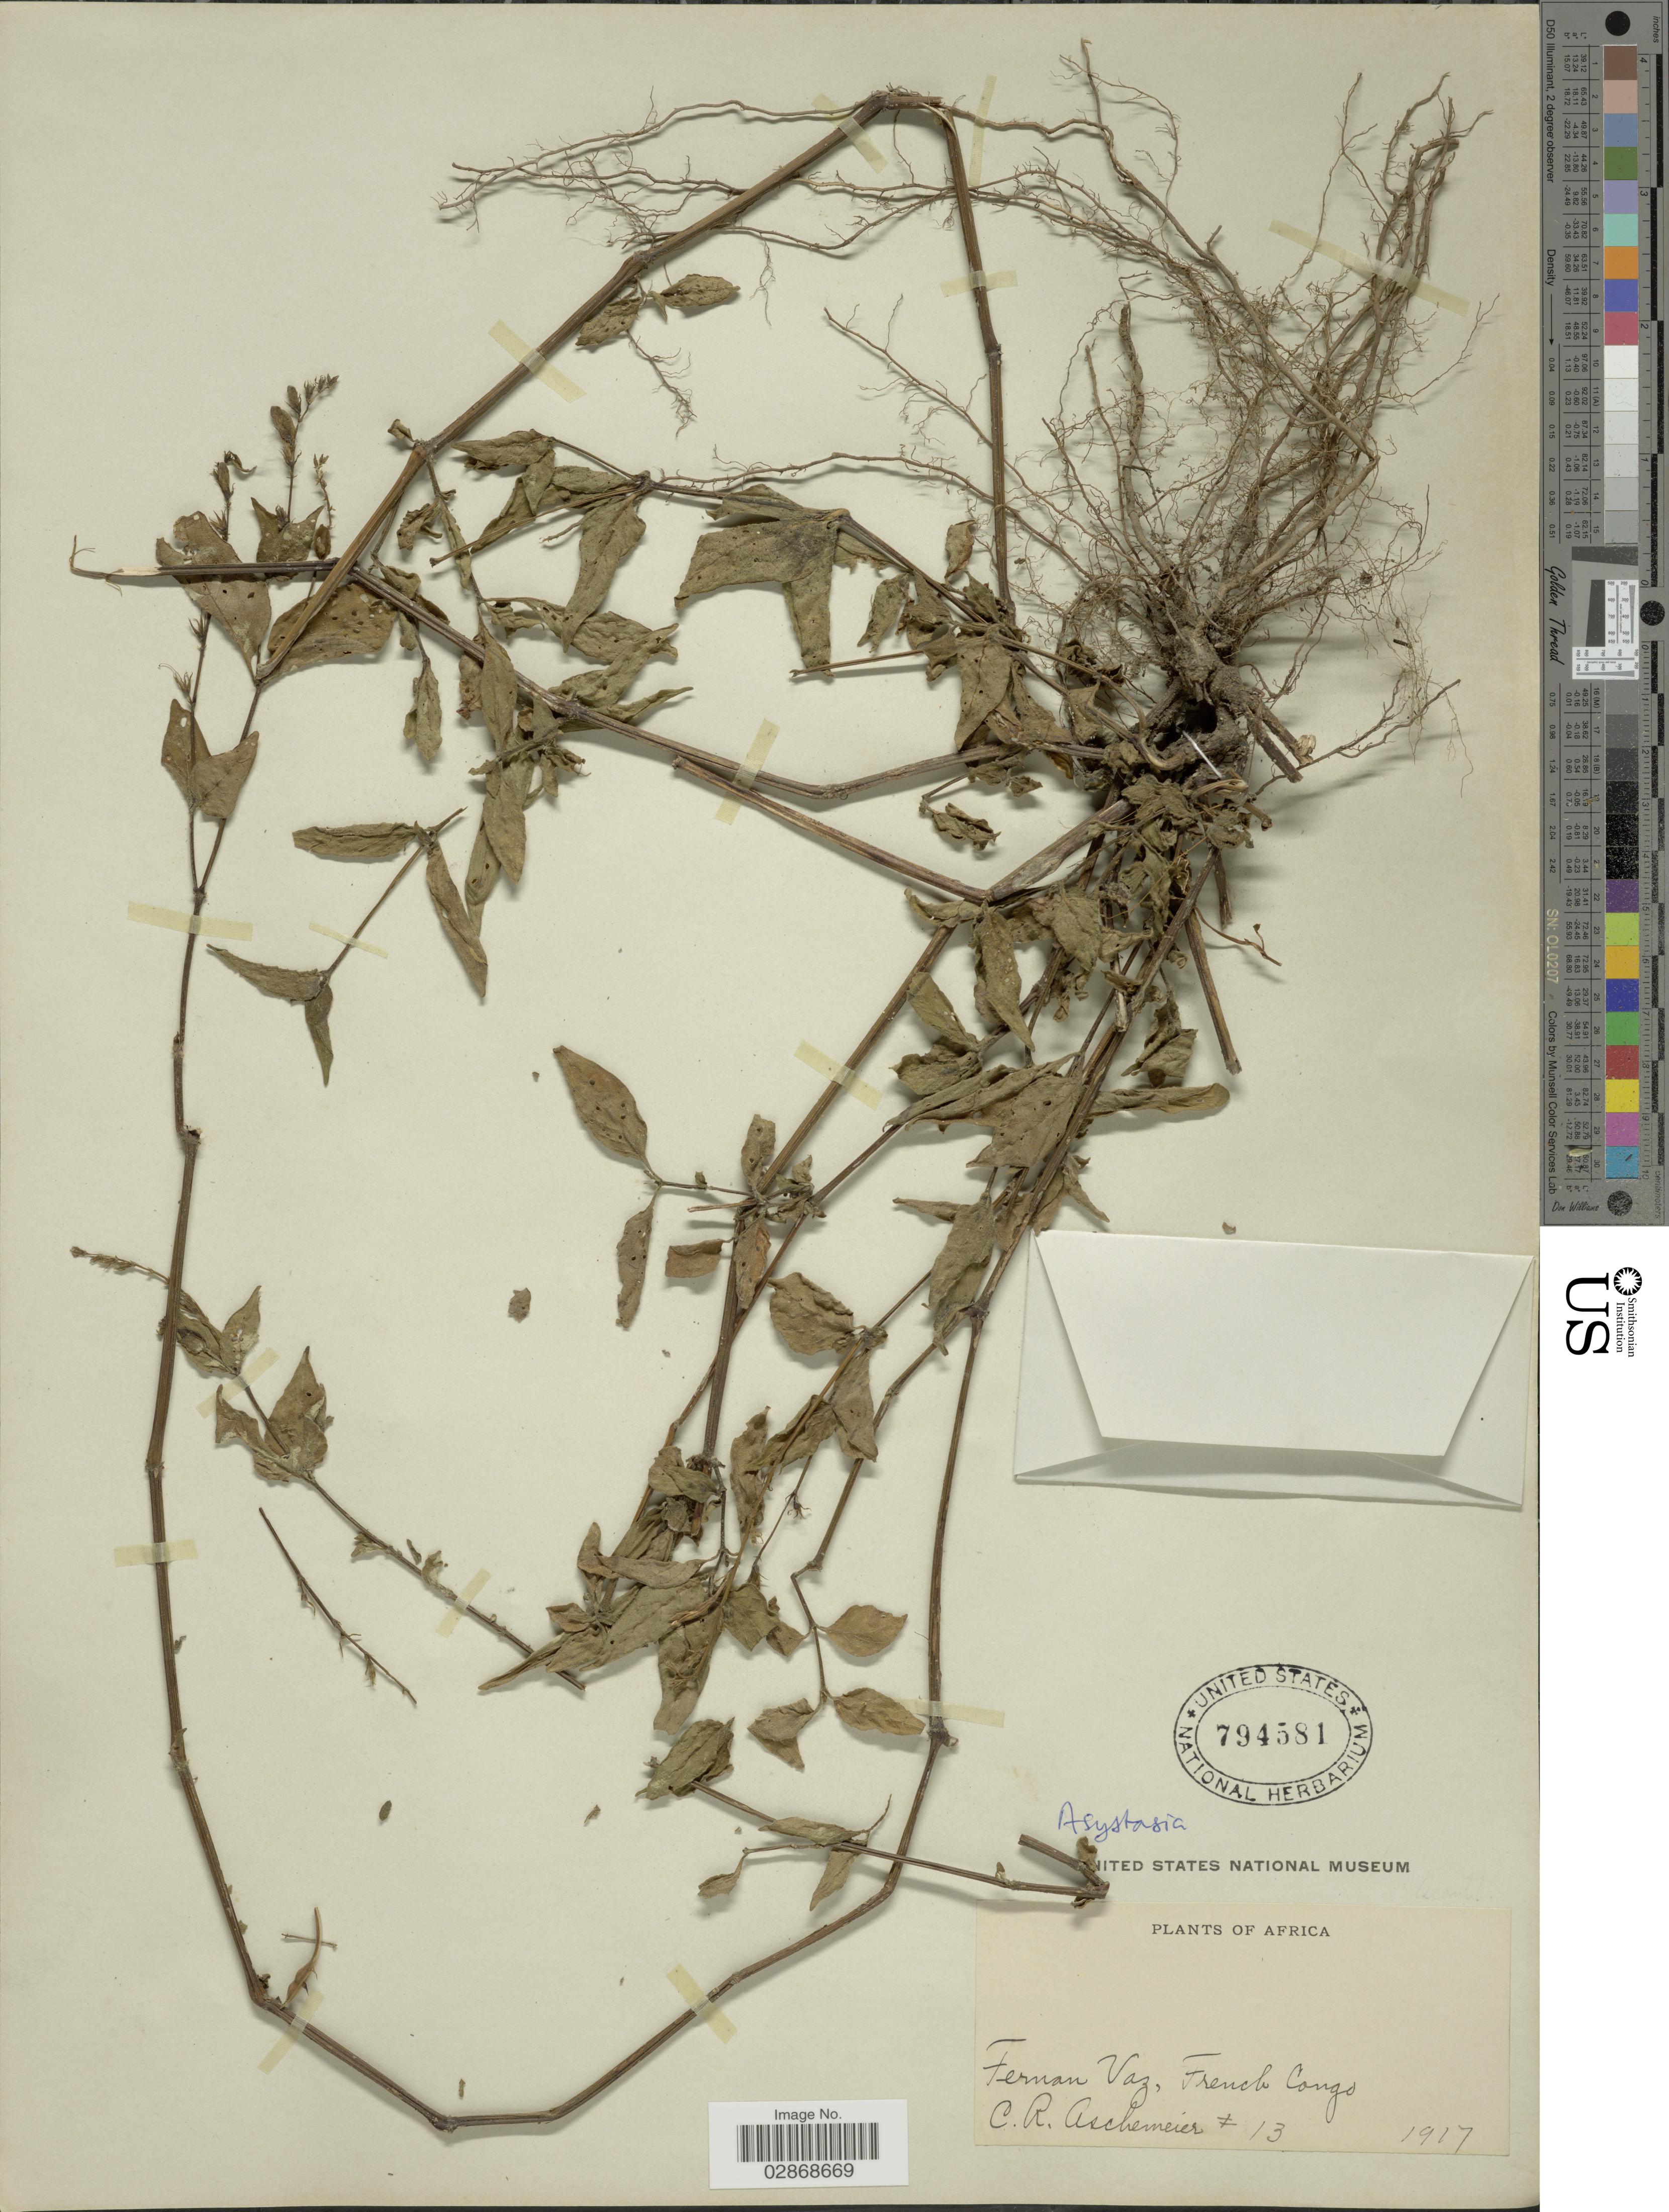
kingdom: Plantae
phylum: Tracheophyta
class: Magnoliopsida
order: Lamiales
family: Acanthaceae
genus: Asystasia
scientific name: Asystasia sp.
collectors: C. Aschemeier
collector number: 13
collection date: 1917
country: Congo, Republic of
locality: Fernan Vaz, French Congo.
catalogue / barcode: US 794581